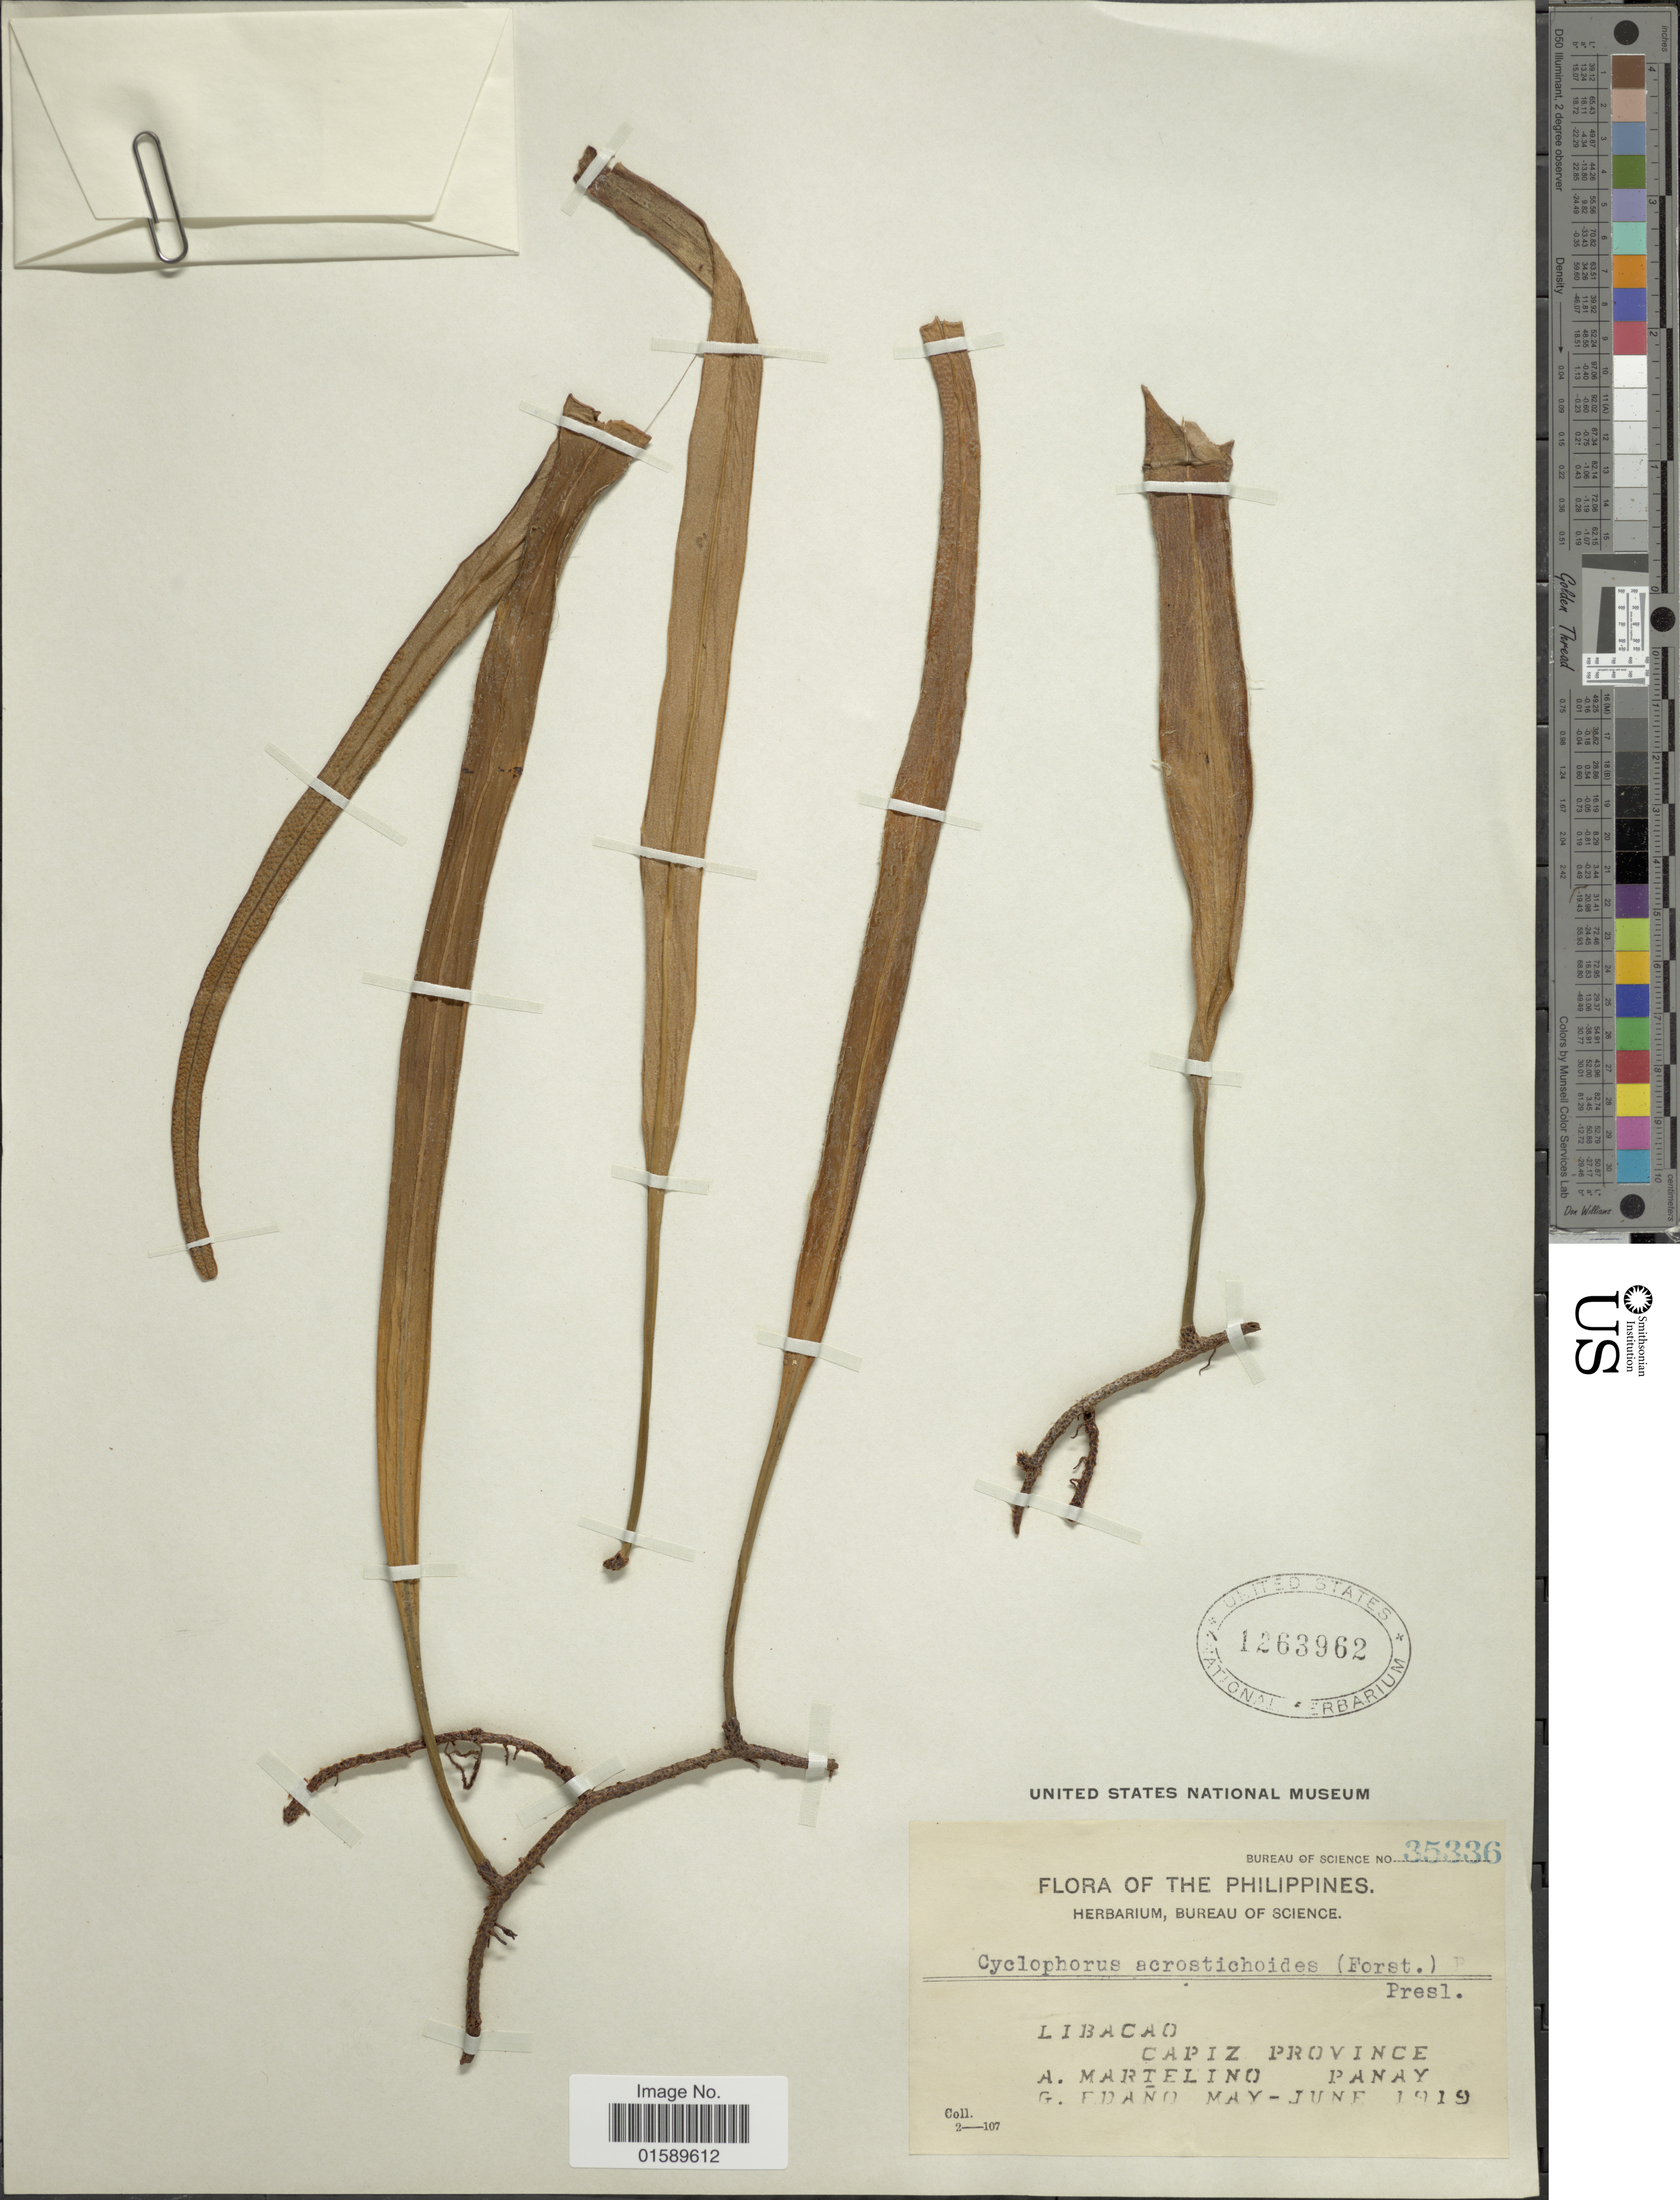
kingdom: Plantae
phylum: Tracheophyta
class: Polypodiopsida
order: Polypodiales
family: Polypodiaceae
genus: Pyrrosia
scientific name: Pyrrosia longifolia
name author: (Burm. f.) C.V. Morton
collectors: A. Martelino & G. Edaño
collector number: Bureau of science 35336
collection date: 1919-05/1919-06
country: Philippines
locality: Libacao, Capiz Province Panay.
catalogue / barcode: US 1263962